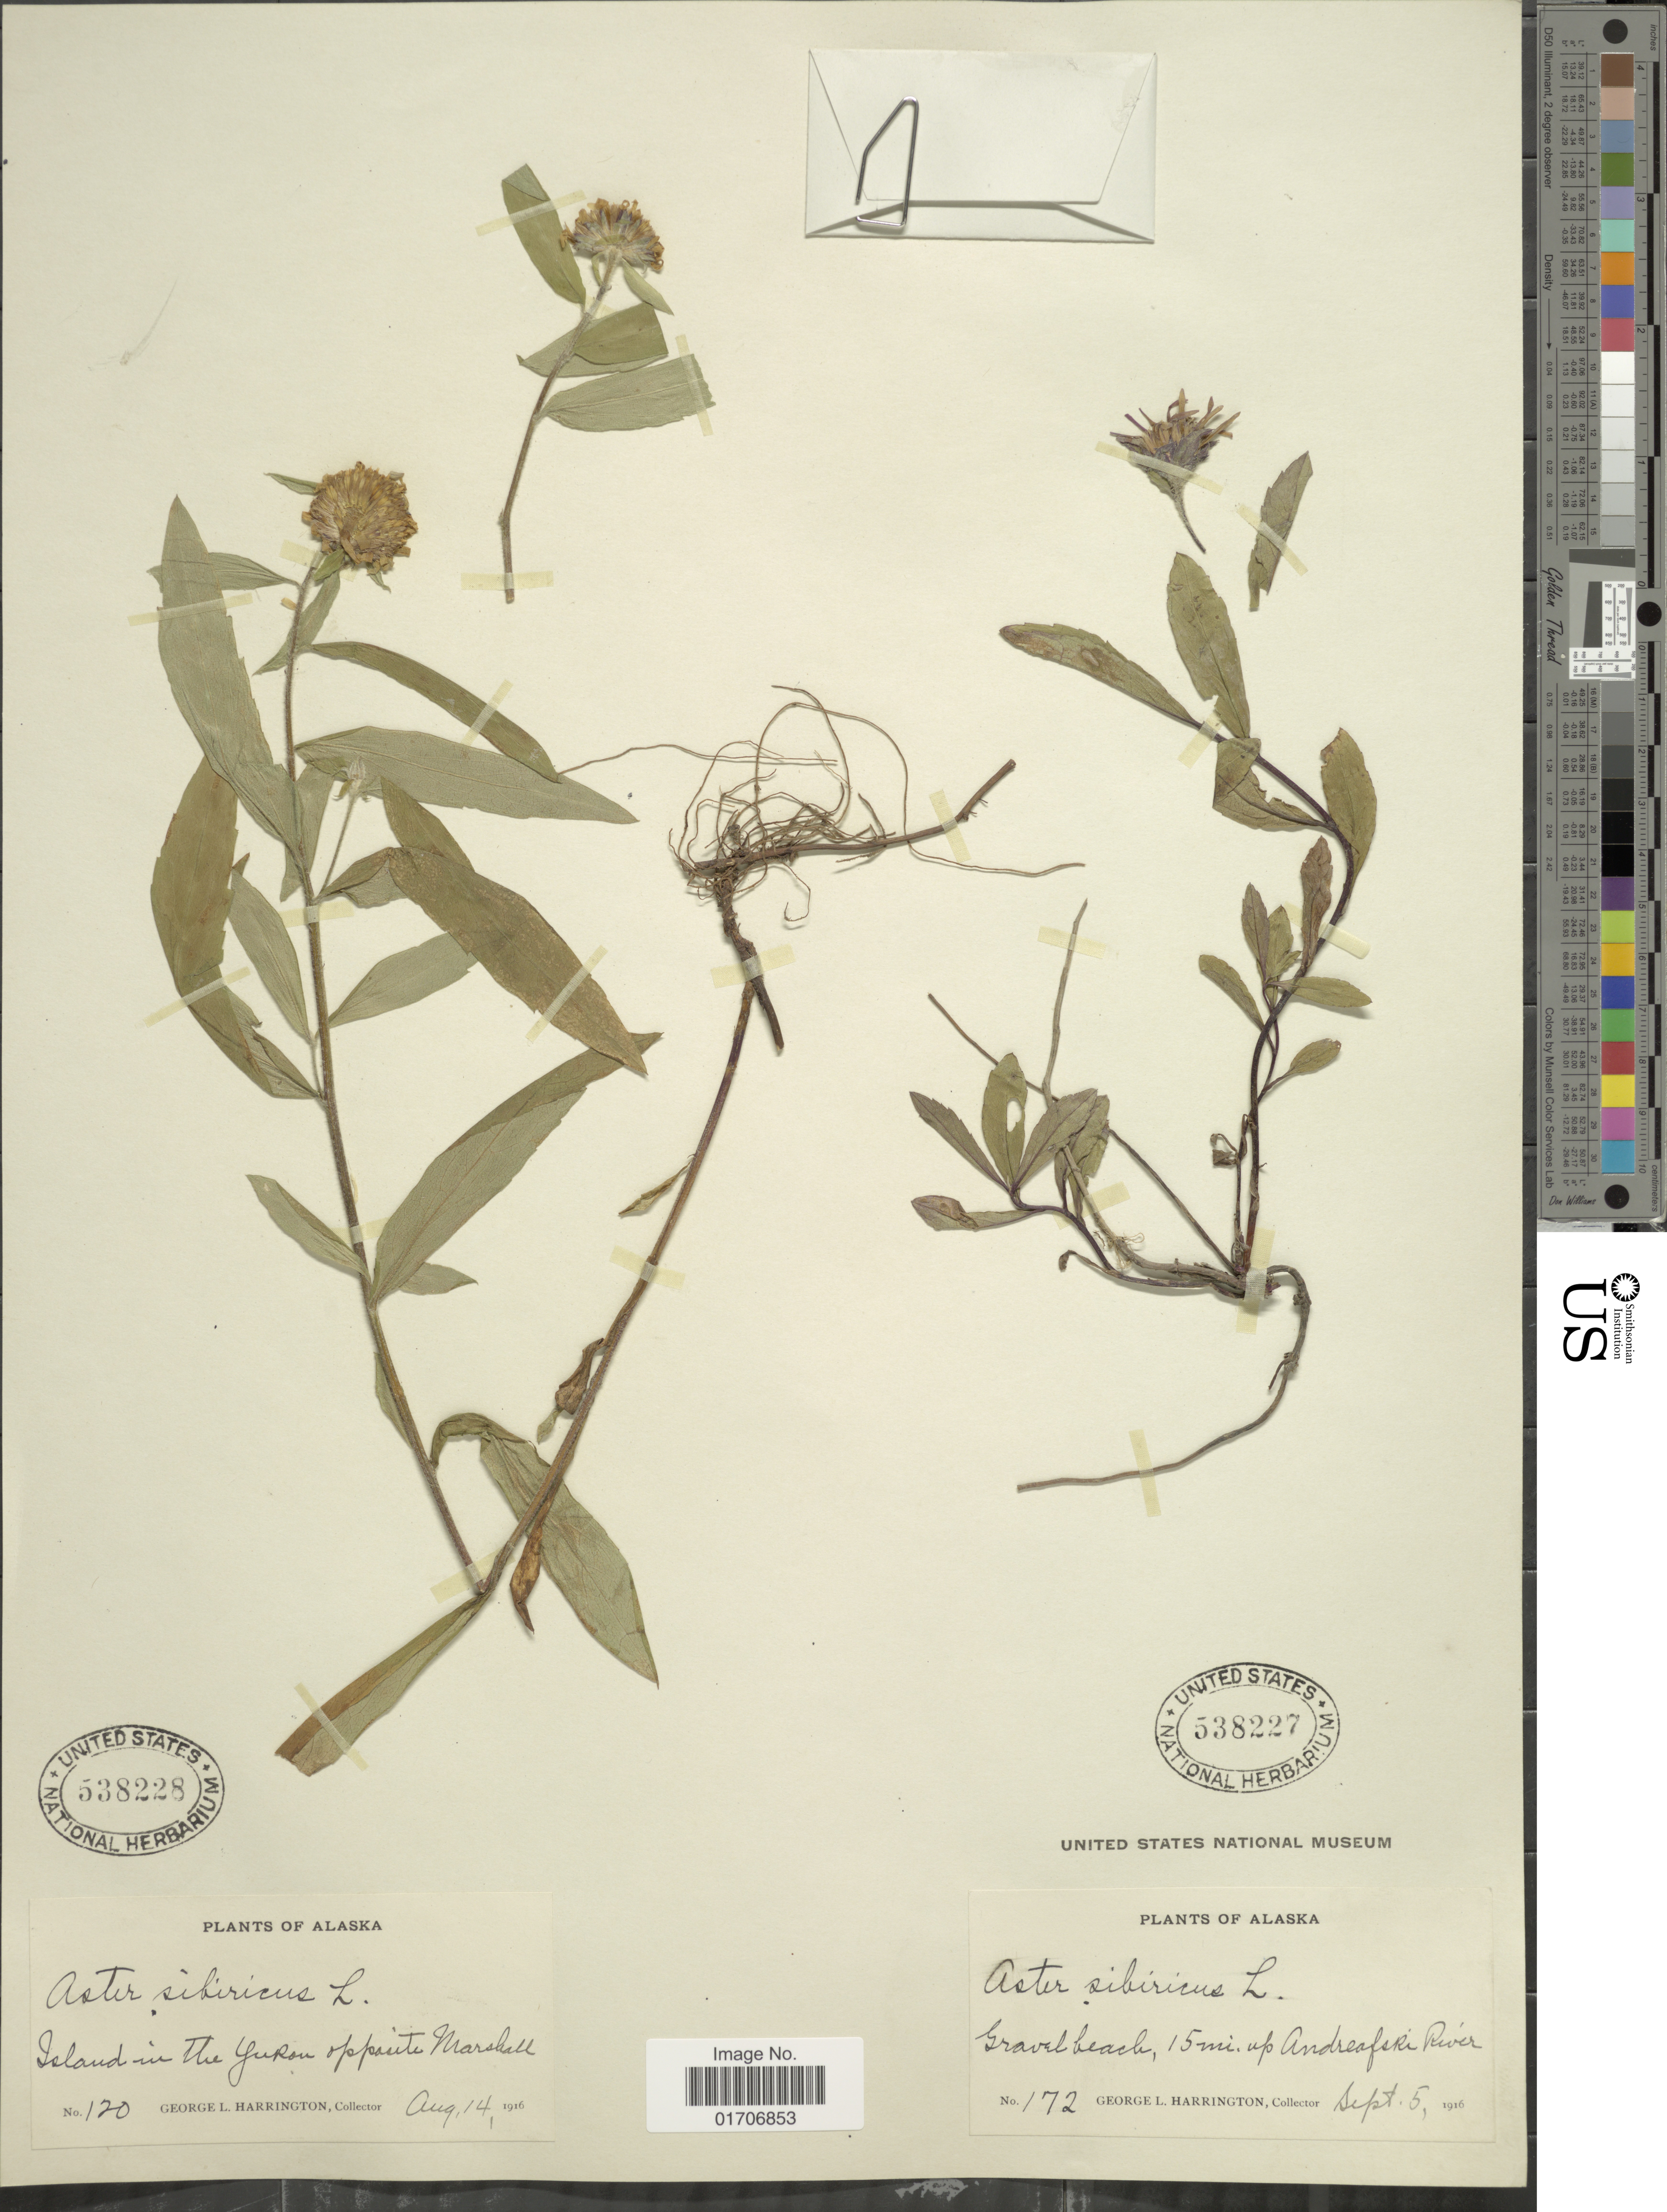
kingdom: Plantae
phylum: Tracheophyta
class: Magnoliopsida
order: Asterales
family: Asteraceae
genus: Eurybia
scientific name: Eurybia sibirica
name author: (L.) G.L. Nesom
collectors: G. Harrington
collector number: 120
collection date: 1916-08-14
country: United States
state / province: Alaska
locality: Island in the Yukon opposite Marshall.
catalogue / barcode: US 538228-2